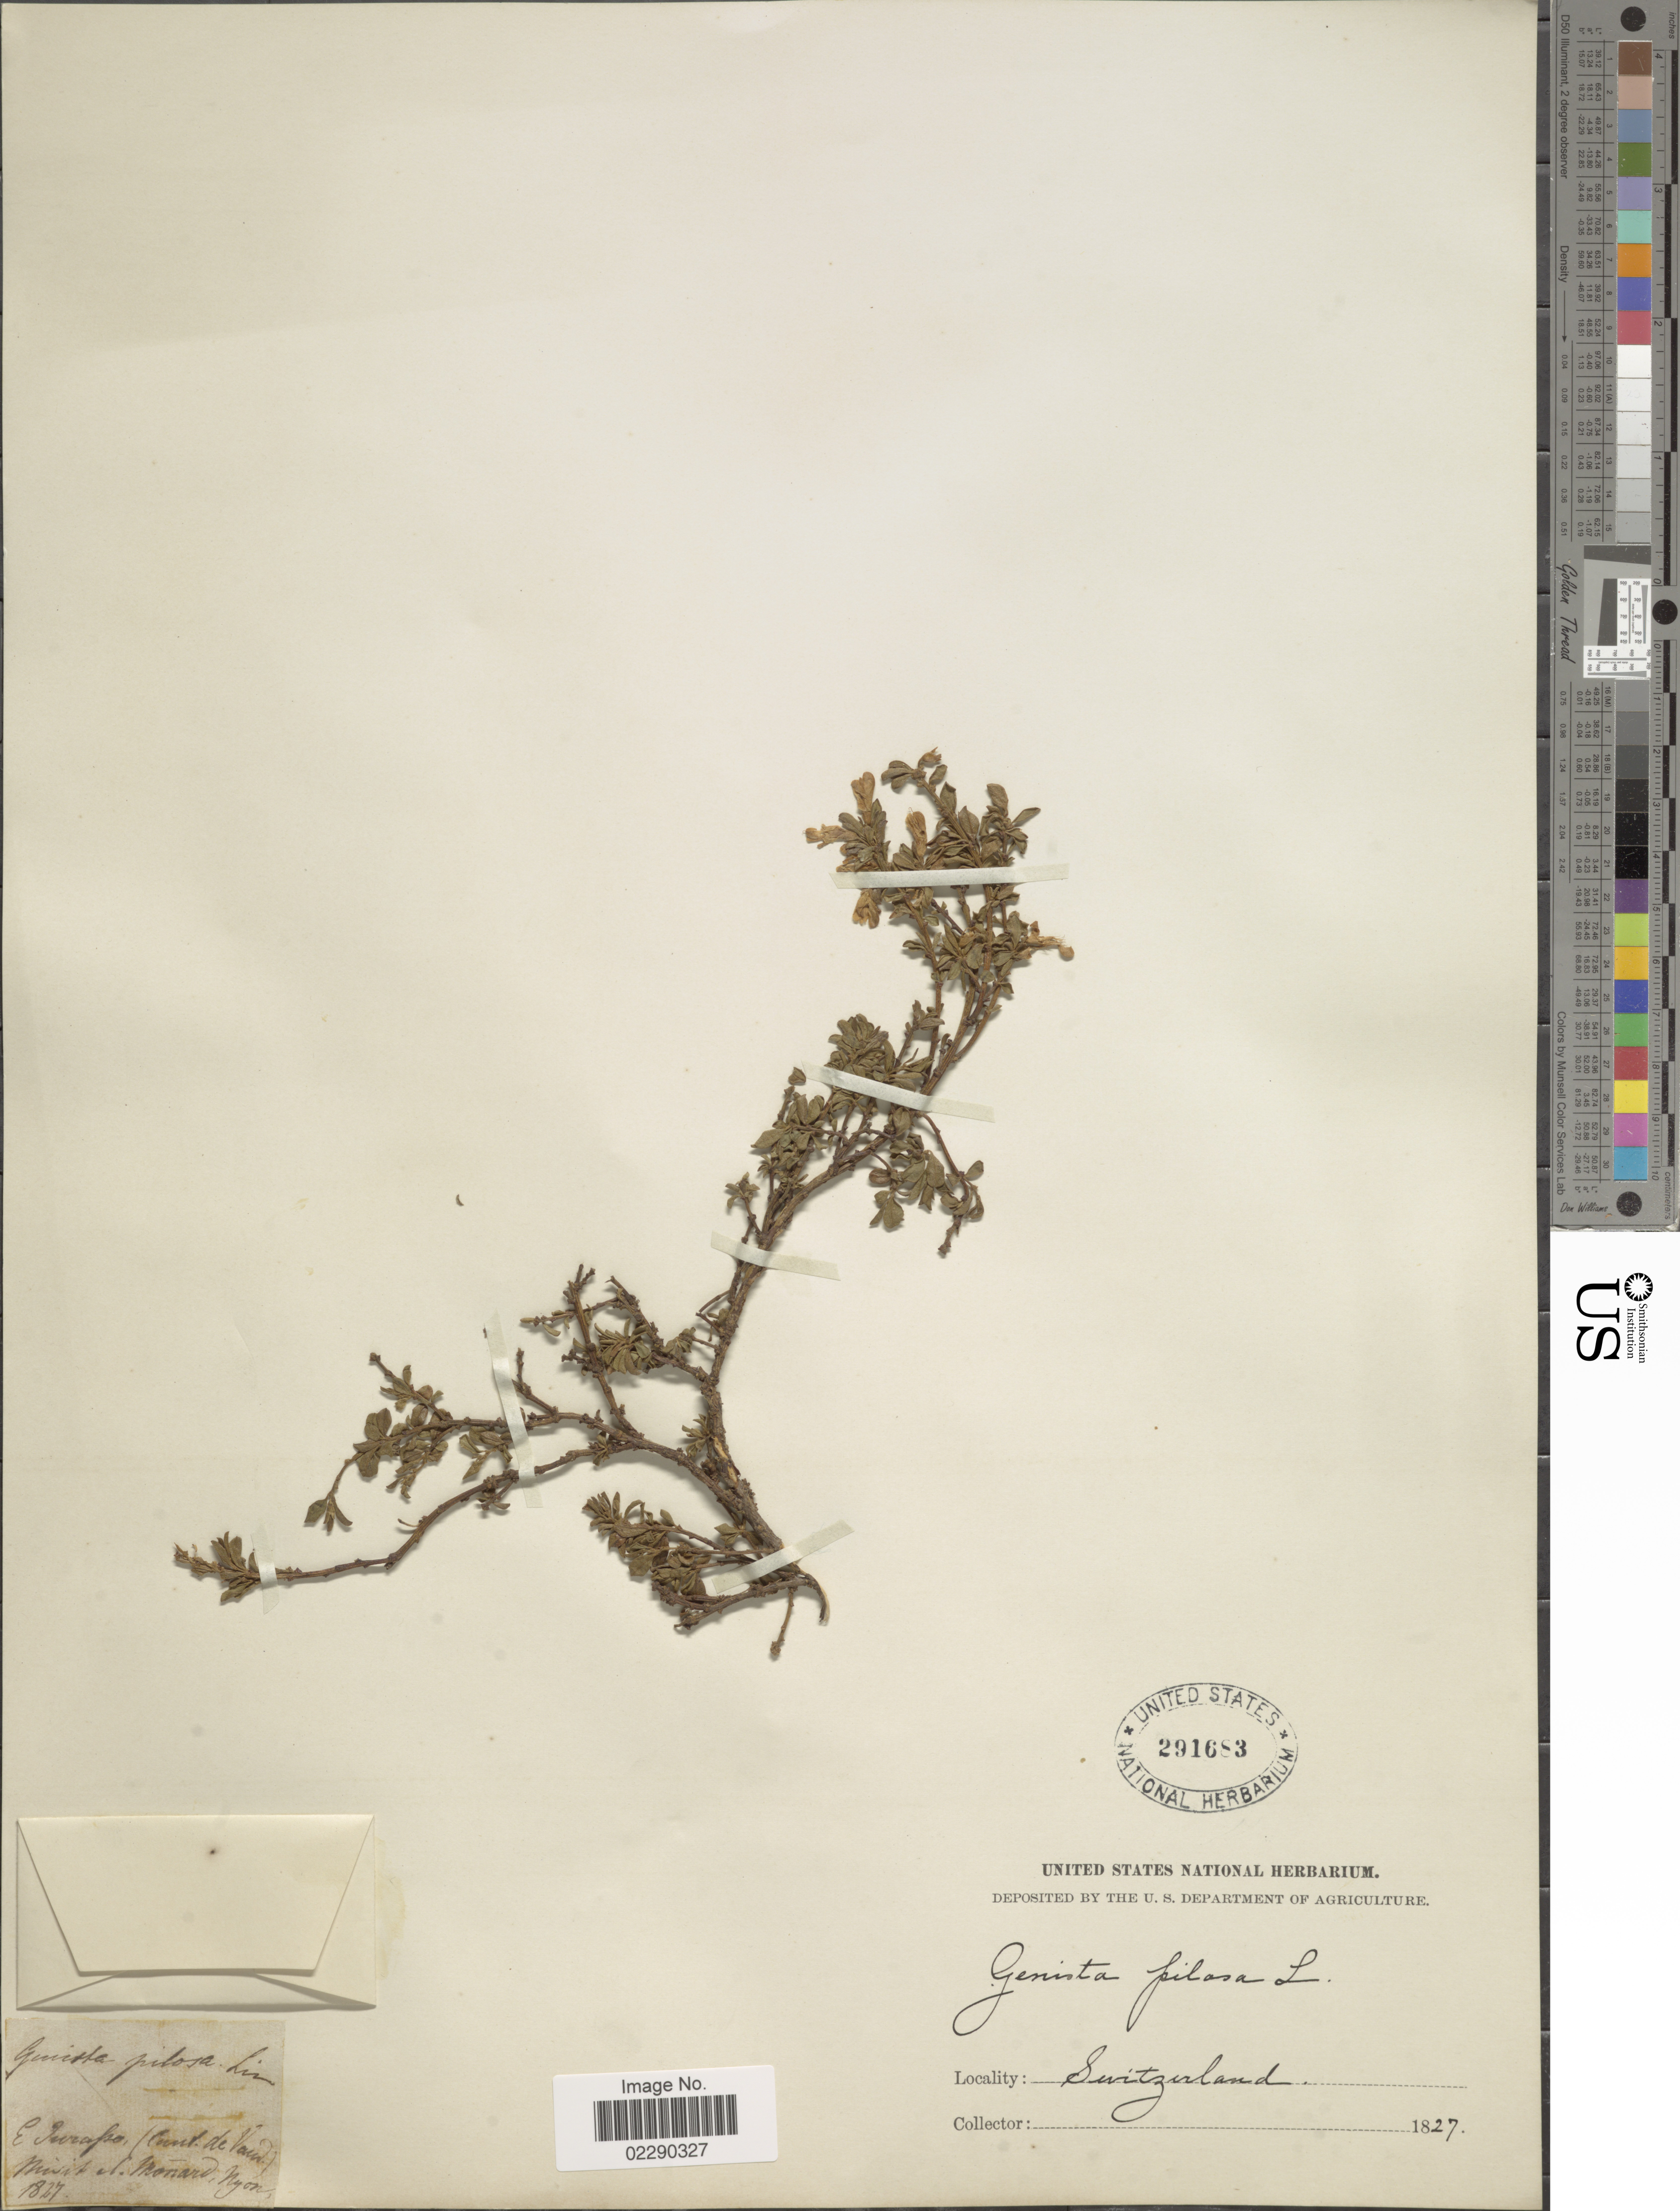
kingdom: Plantae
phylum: Tracheophyta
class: Magnoliopsida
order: Fabales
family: Fabaceae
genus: Genista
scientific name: Genista pilosa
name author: L.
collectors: U.S. National Herbarium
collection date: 1827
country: Switzerland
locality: E. Europe (Court deVaud)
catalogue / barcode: US 291683